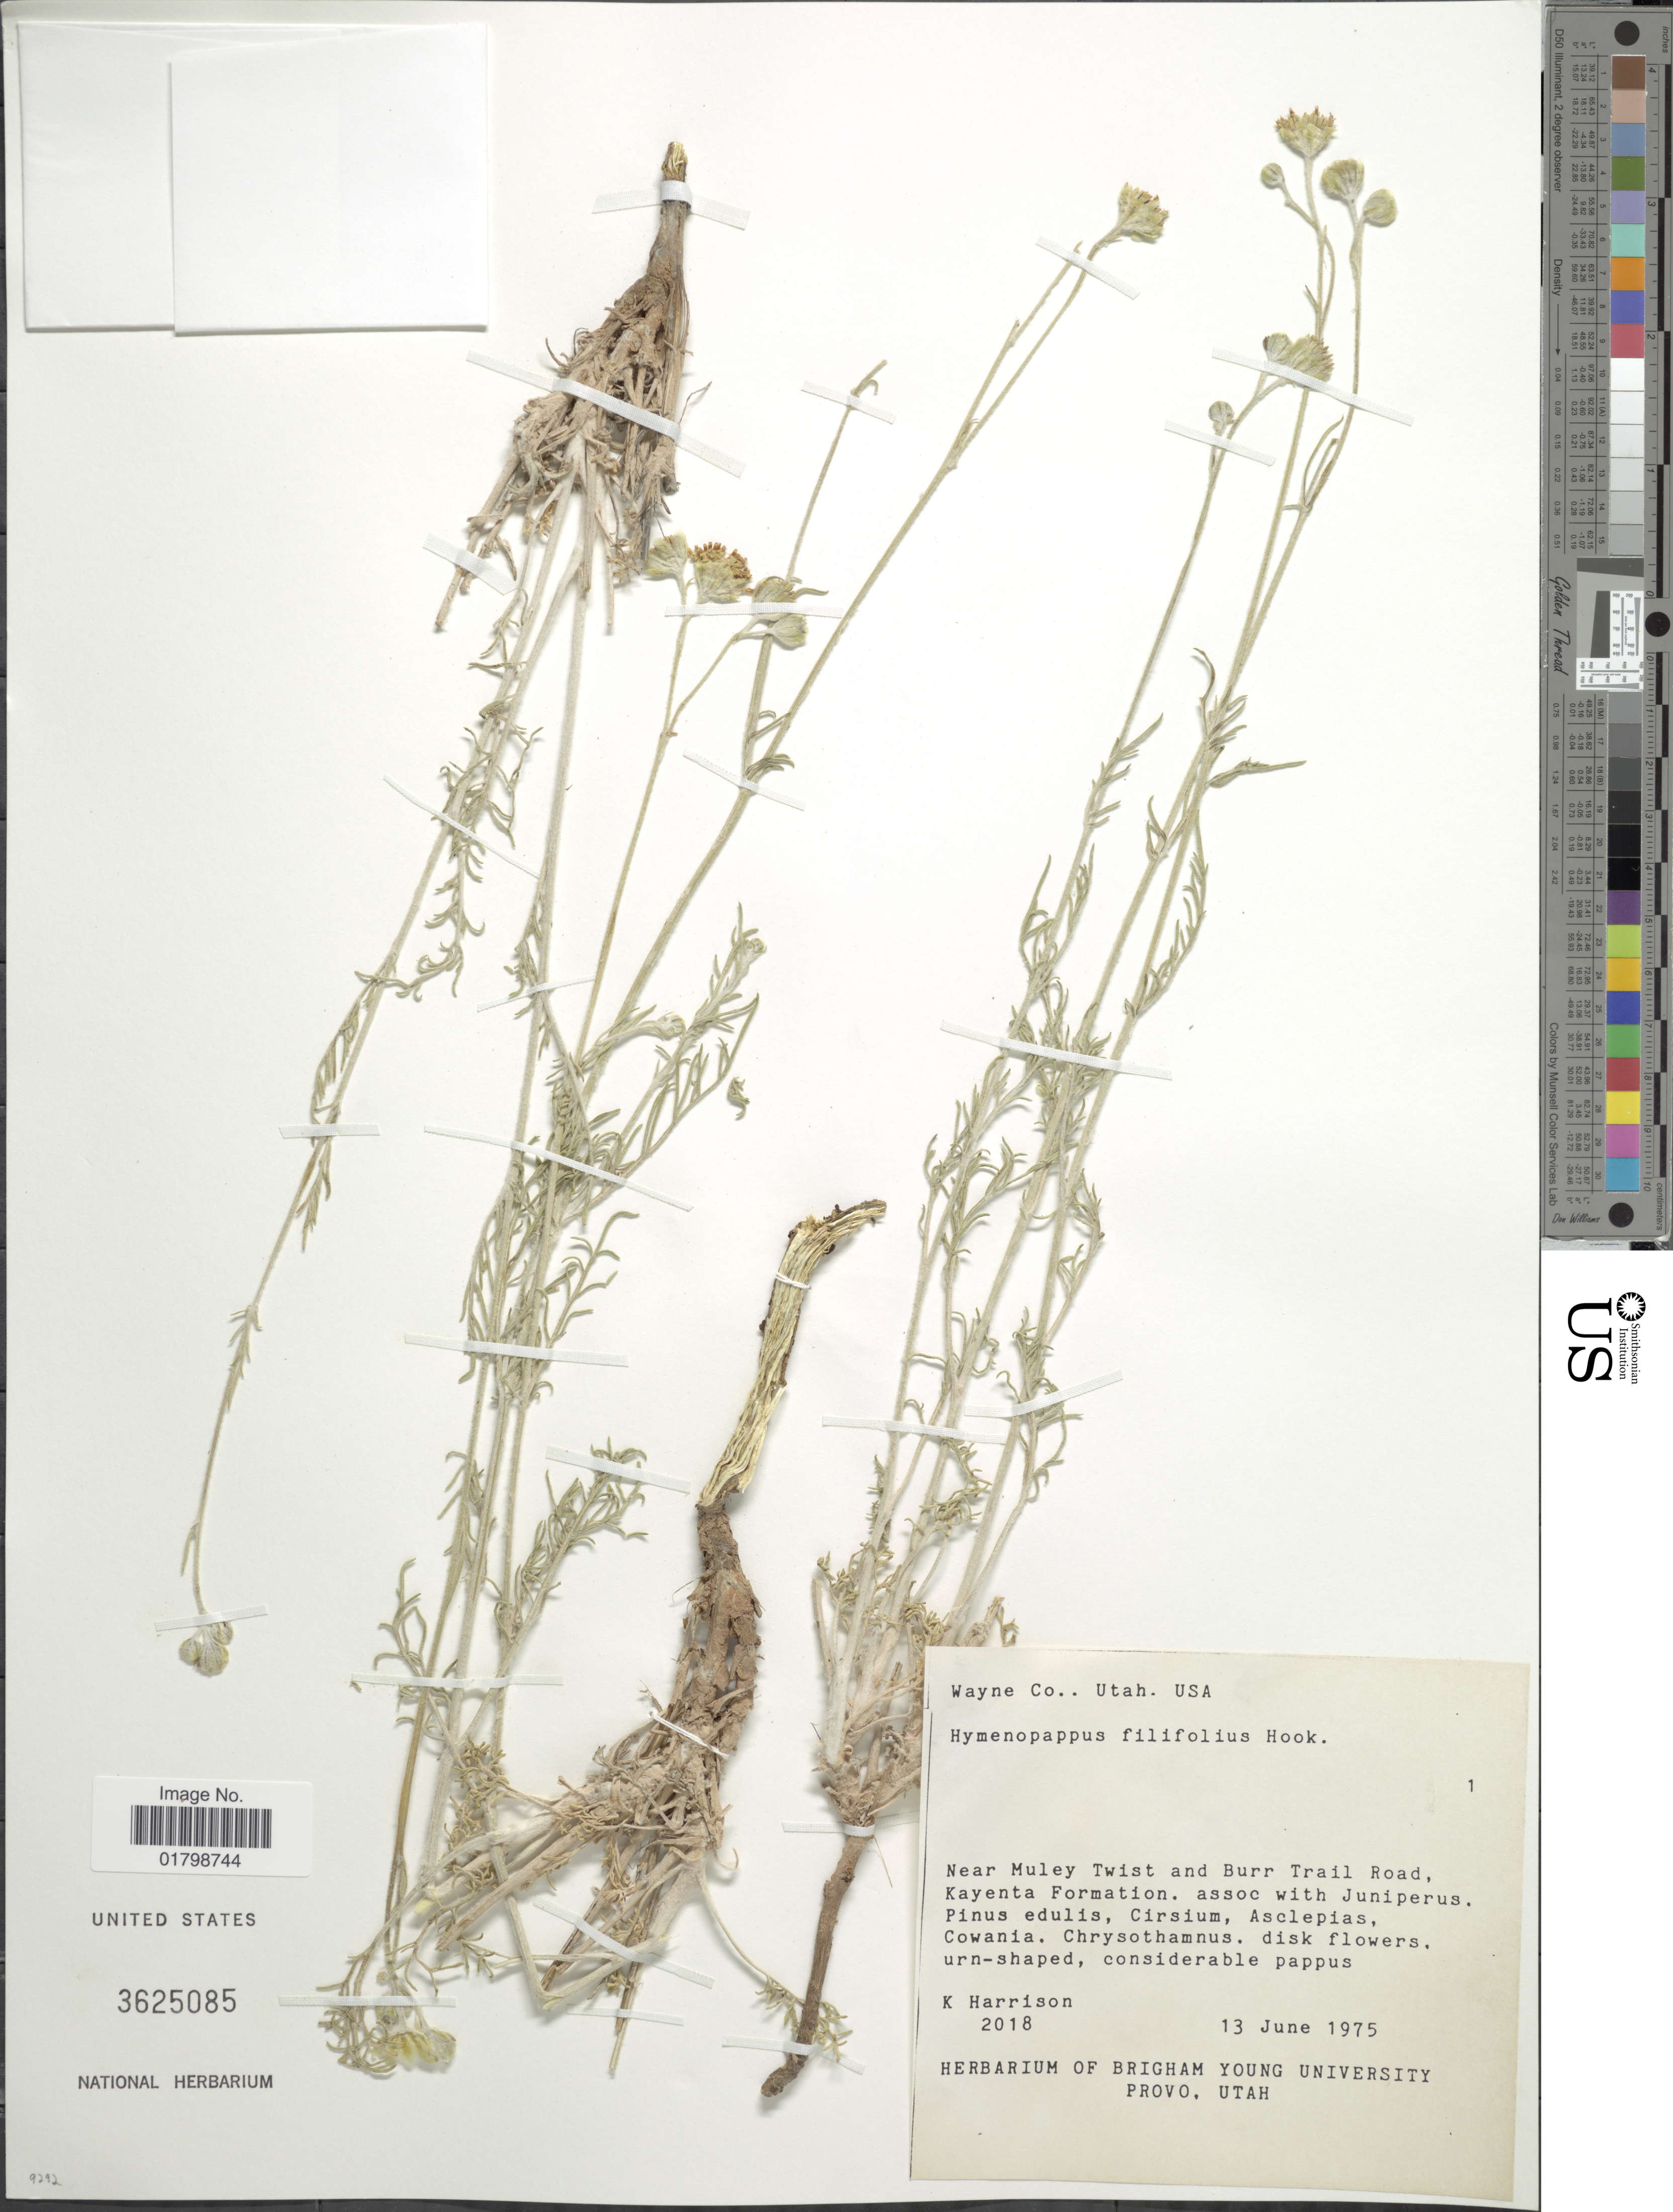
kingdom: Plantae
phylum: Tracheophyta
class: Magnoliopsida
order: Asterales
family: Asteraceae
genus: Hymenopappus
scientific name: Hymenopappus filifolius var. filifolius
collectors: K. Harrison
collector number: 2018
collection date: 1975-06-13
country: United States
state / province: Utah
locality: Wayne Co., Near Muley twist and Burr Trail Road, Kayenta Formation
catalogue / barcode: US 3625085